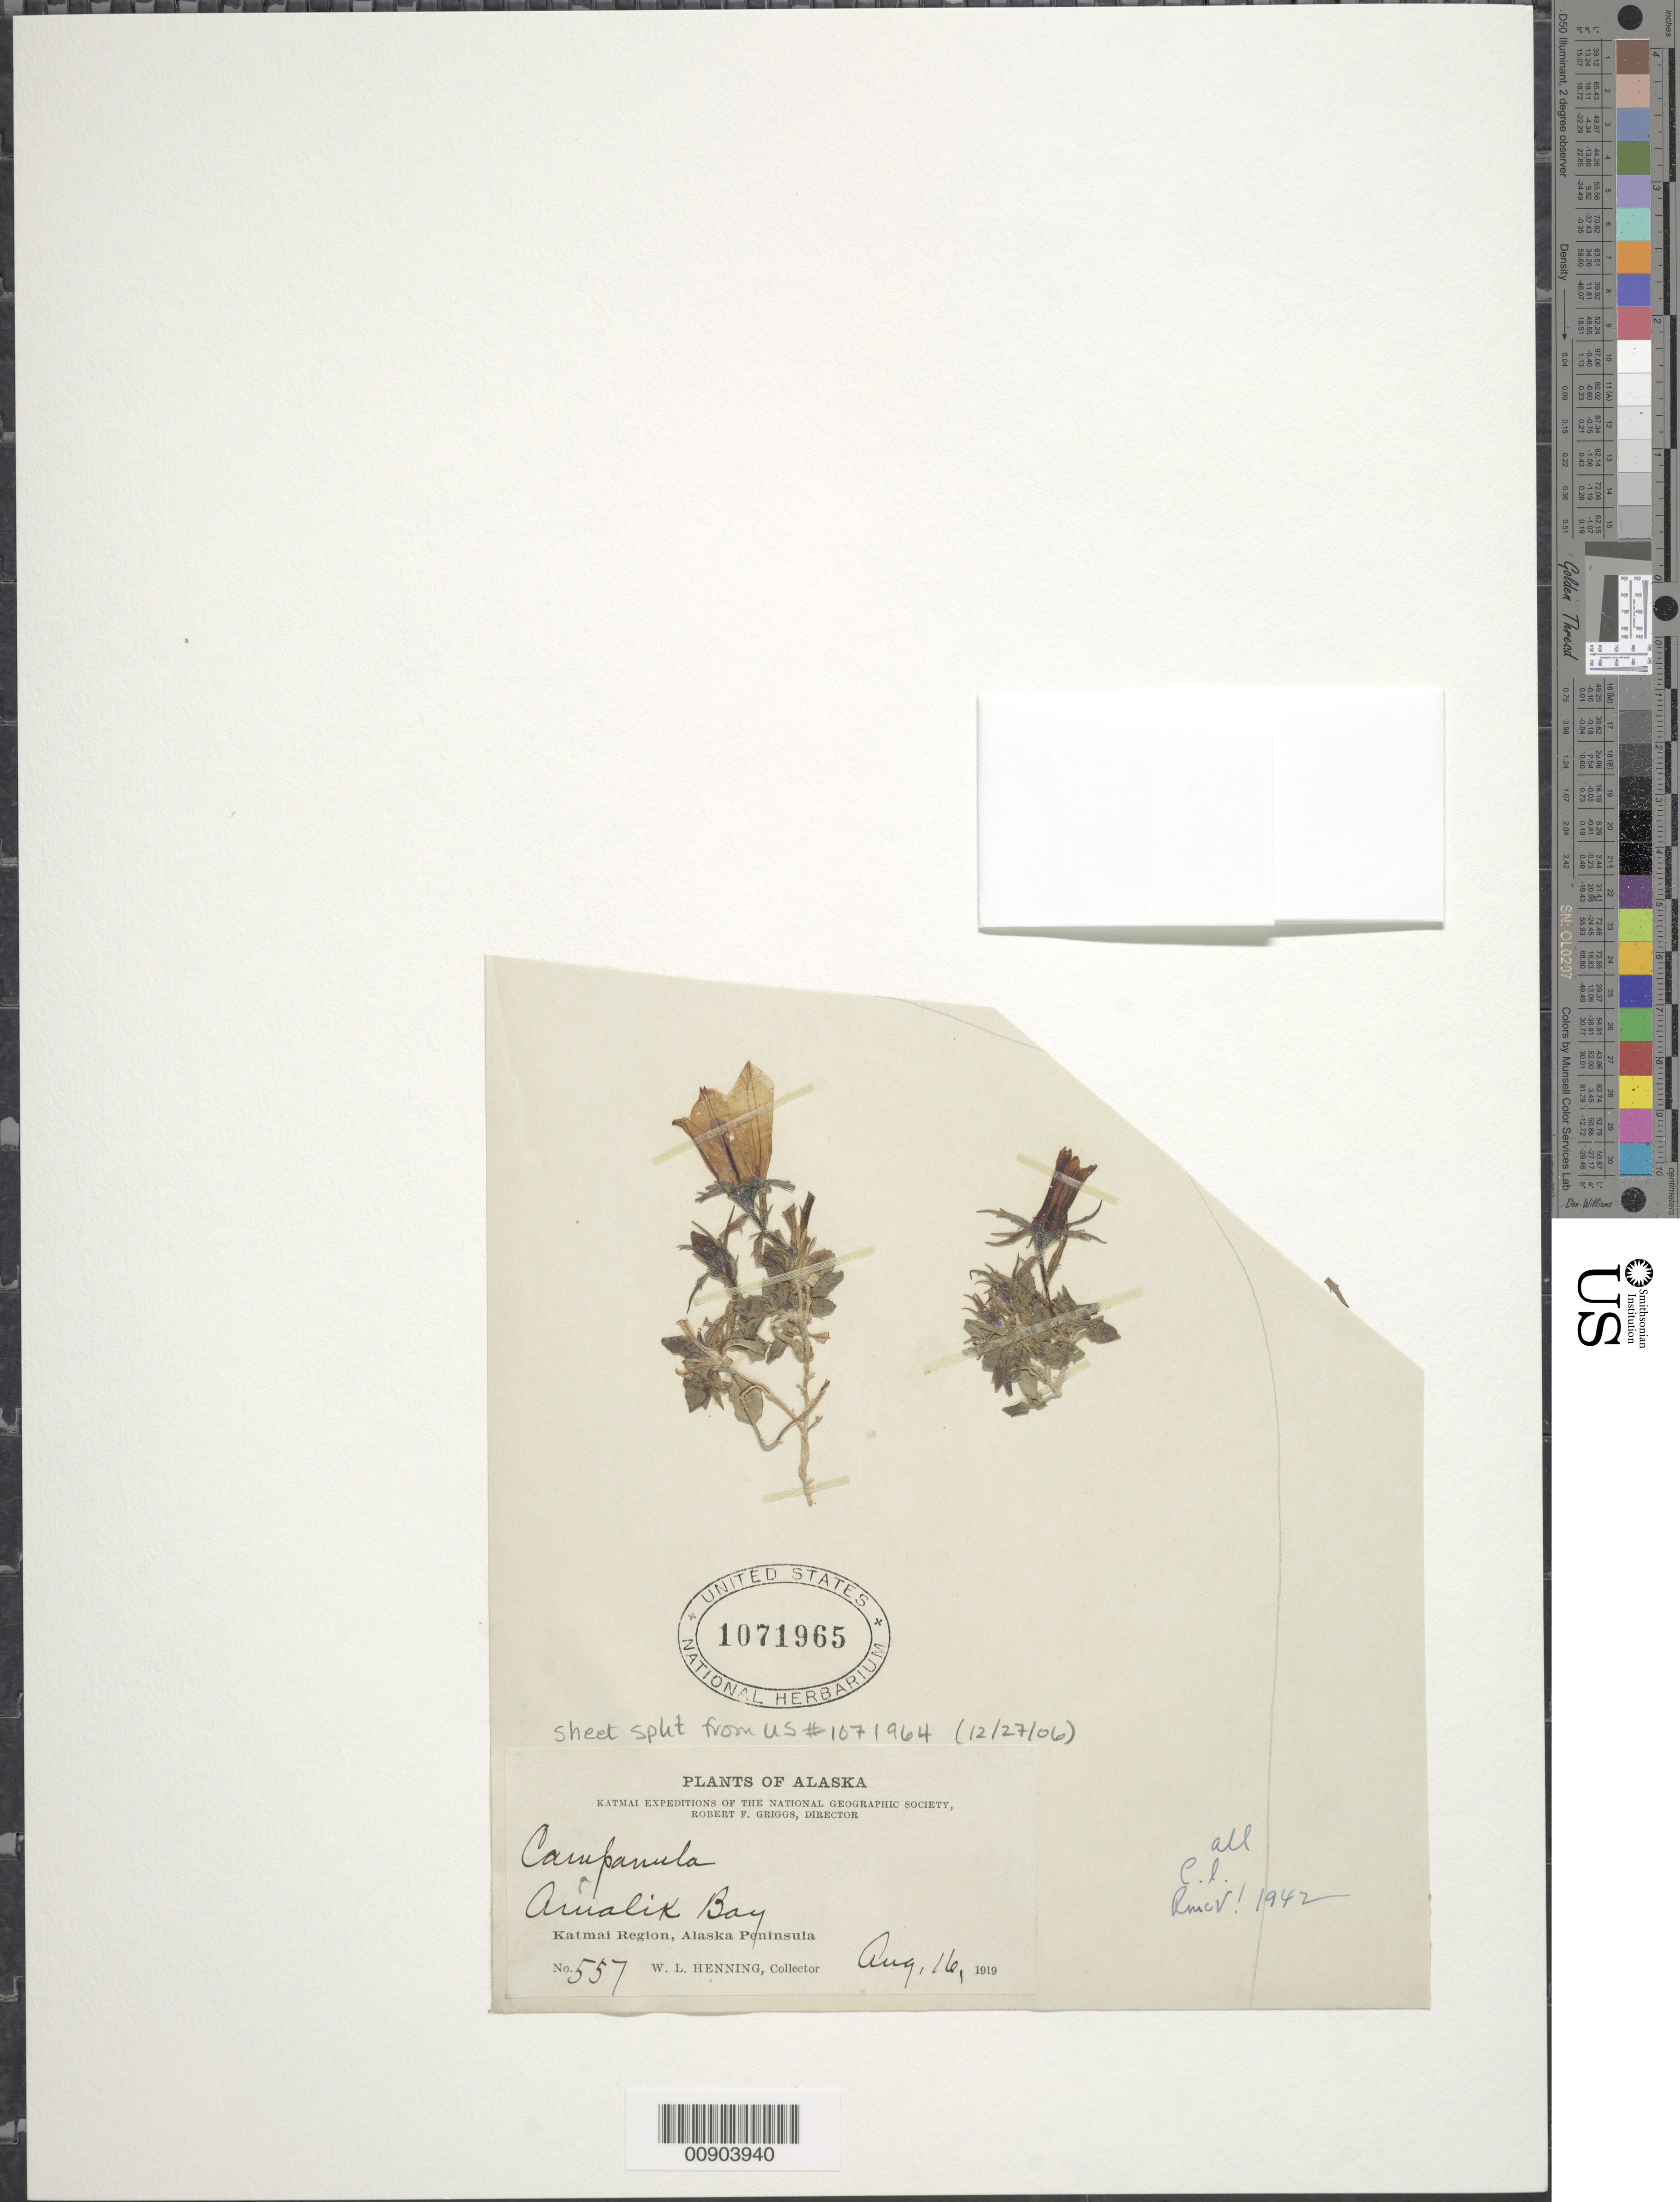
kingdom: Plantae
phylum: Tracheophyta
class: Magnoliopsida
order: Asterales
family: Campanulaceae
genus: Campanula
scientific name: Campanula lasiocarpa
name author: Cham.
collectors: W. Henning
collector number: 557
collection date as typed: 16 Aug 1919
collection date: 1919-08-16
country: United States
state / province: Alaska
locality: Alaska Peninsula, Katmai Region, Amalik Bay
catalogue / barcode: US 1071965